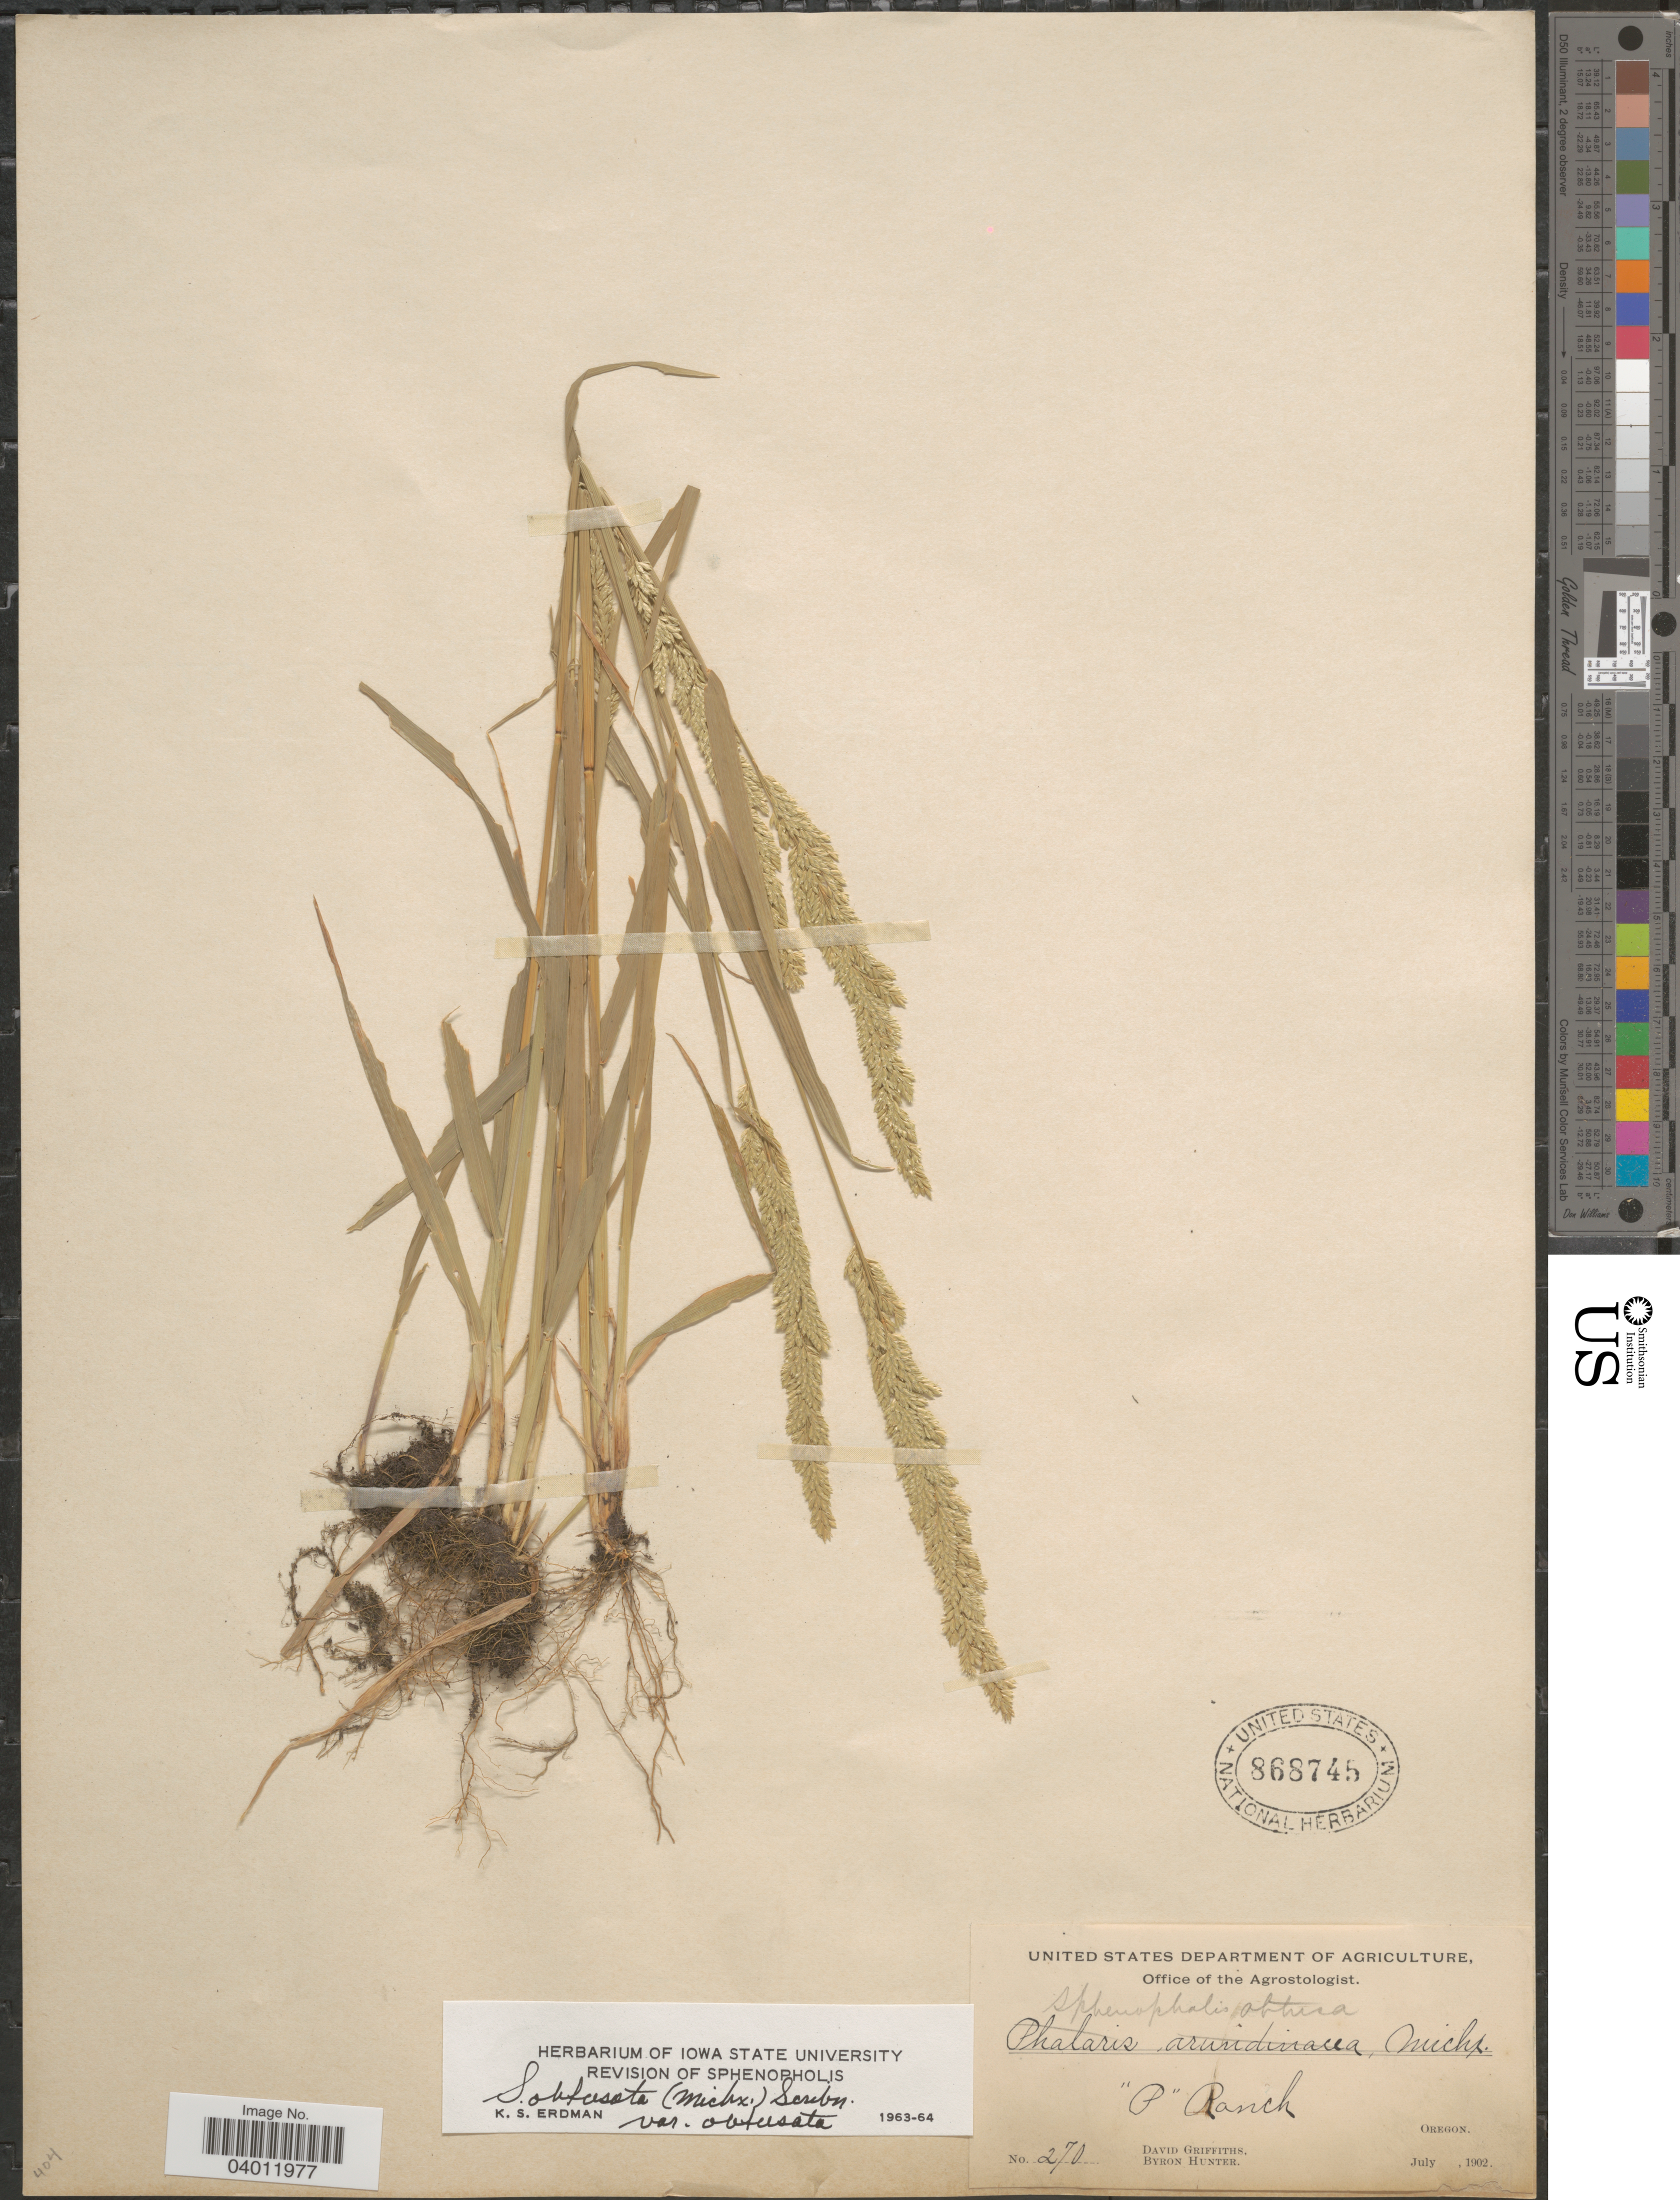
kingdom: Plantae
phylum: Tracheophyta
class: Liliopsida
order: Poales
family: Poaceae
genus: Sphenopholis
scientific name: Sphenopholis obtusata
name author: (Michx.) Scribn.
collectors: D. Griffiths & B. Hunter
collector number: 270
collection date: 1902-07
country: United States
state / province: Oregon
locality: P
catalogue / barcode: US 868745